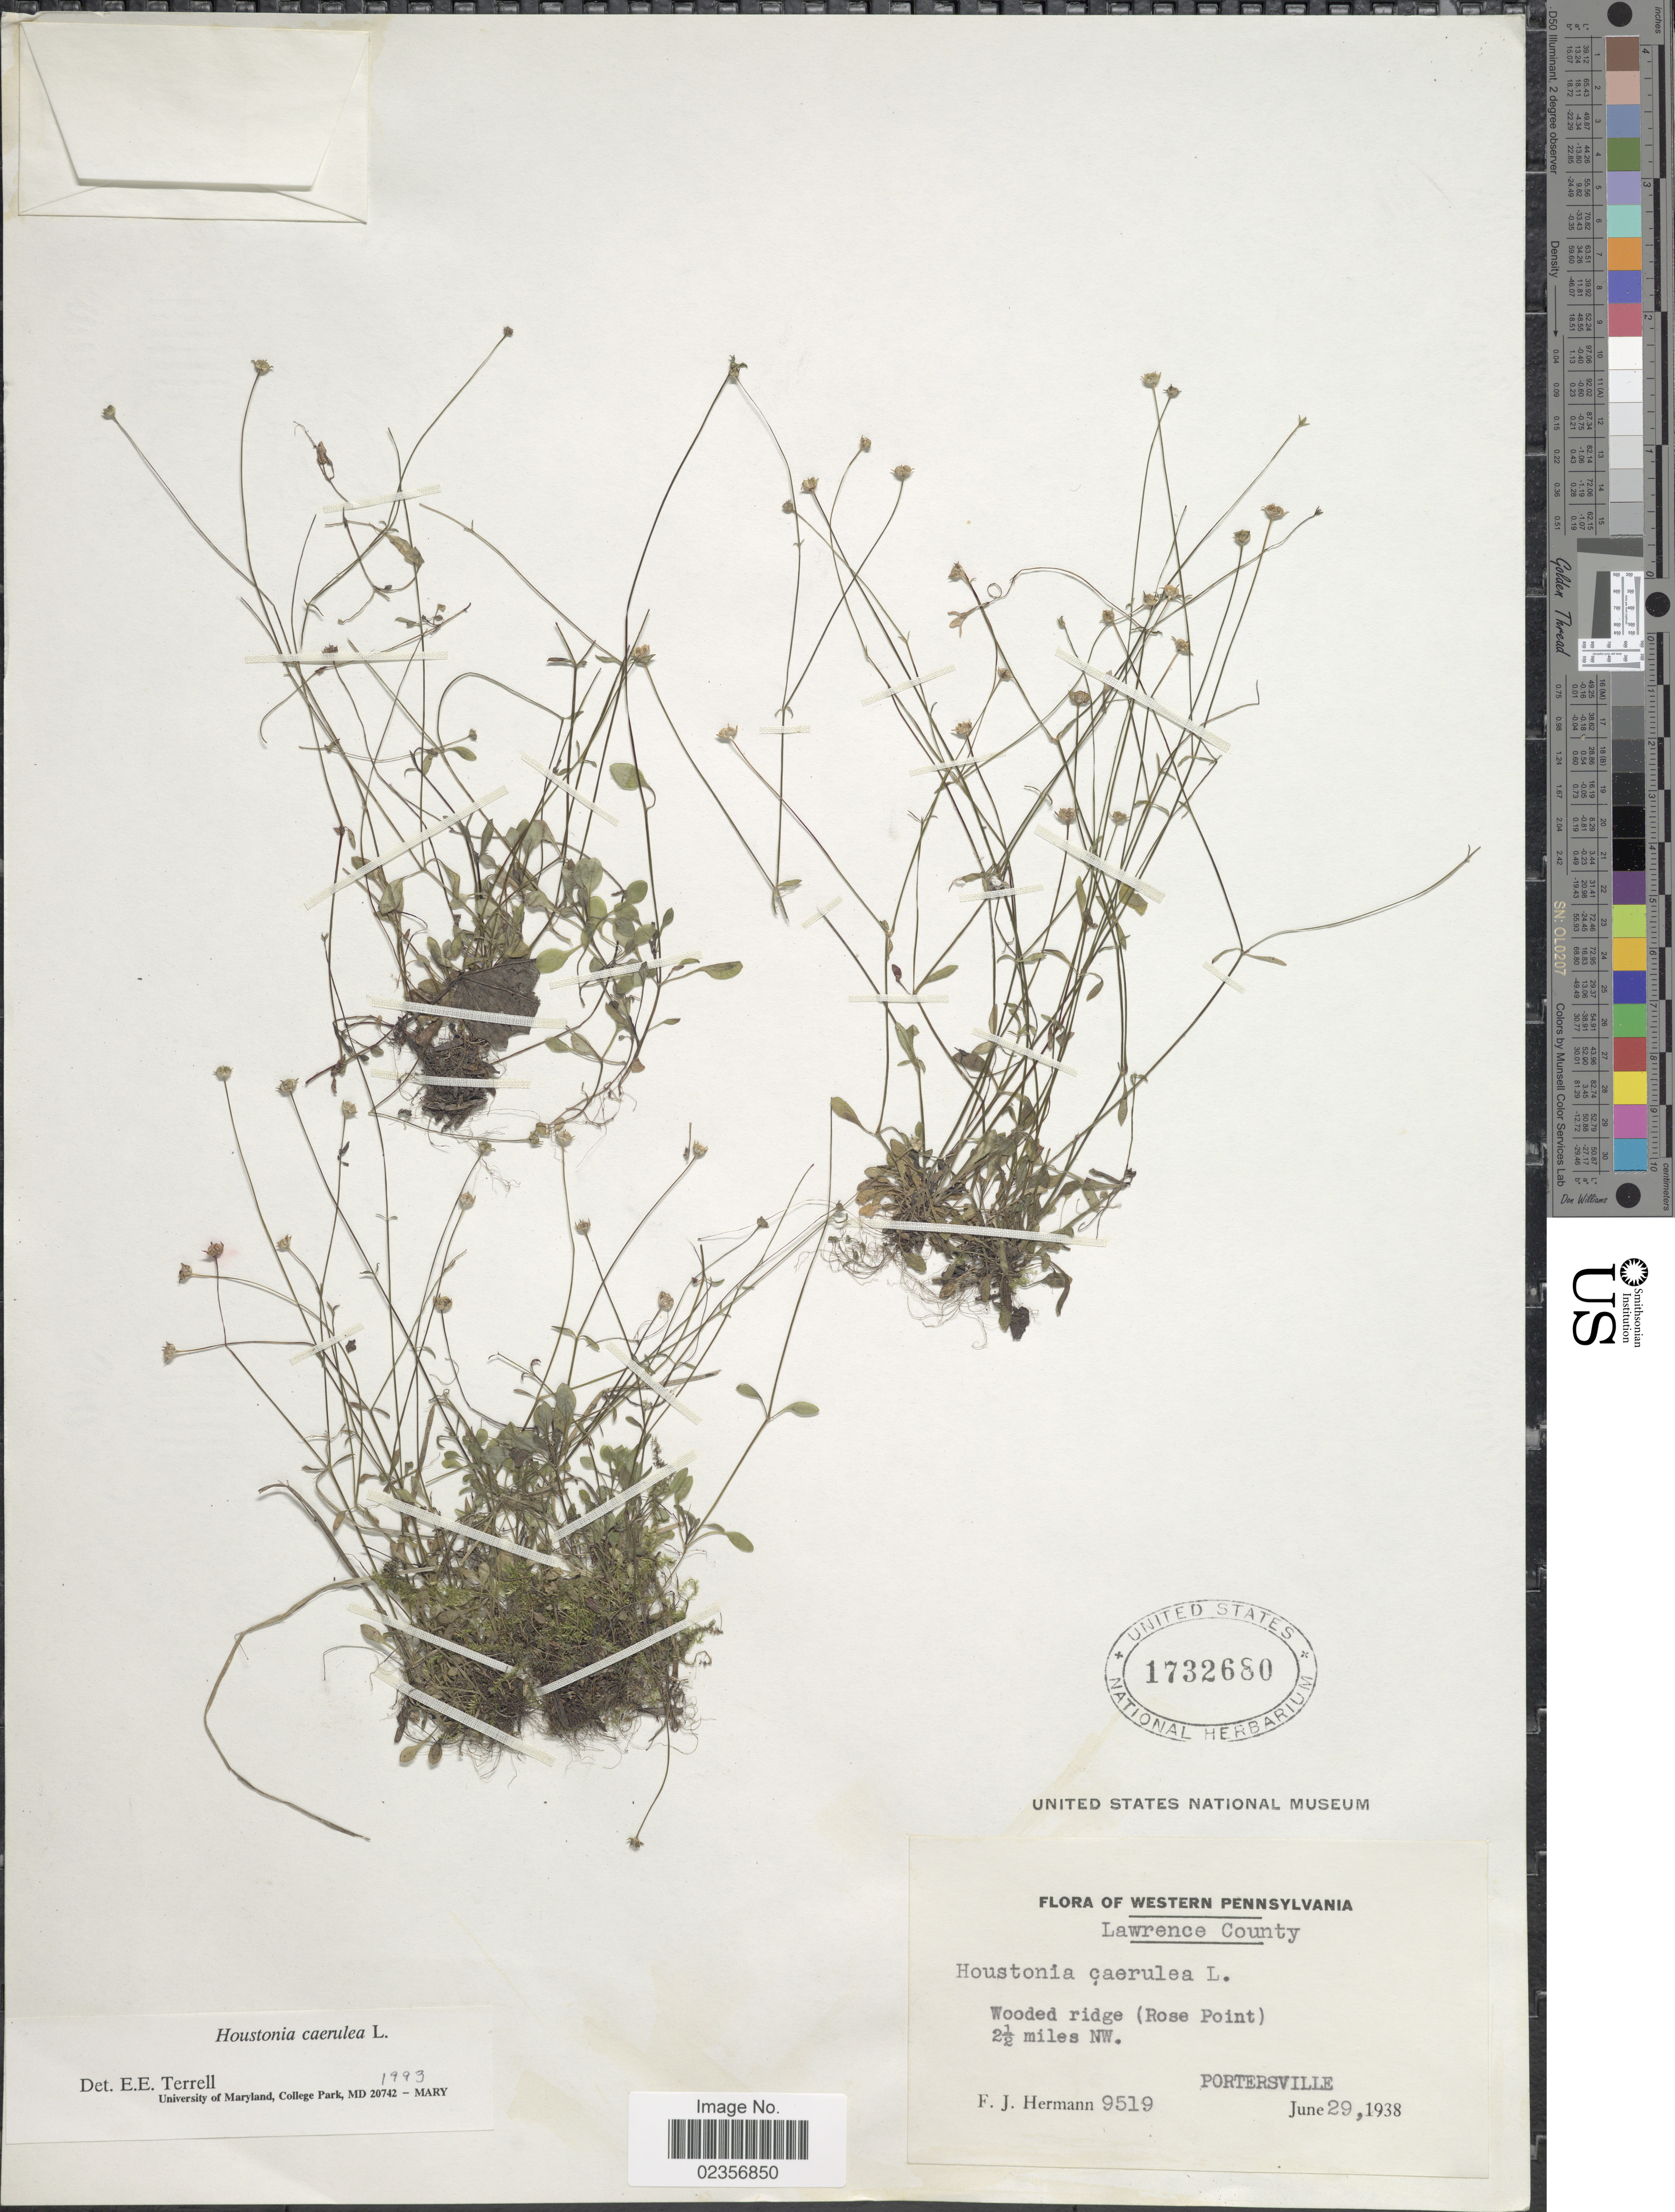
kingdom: Plantae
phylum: Tracheophyta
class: Magnoliopsida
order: Gentianales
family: Rubiaceae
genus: Houstonia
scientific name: Houstonia caerulea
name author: L.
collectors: F. J. Hermann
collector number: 9519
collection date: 1938-06-29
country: United States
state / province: Pennsylvania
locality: Lawrence County, wooded ridge (Rose Point) 2 1/2 miles NW. Portersville.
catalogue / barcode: US 1732680